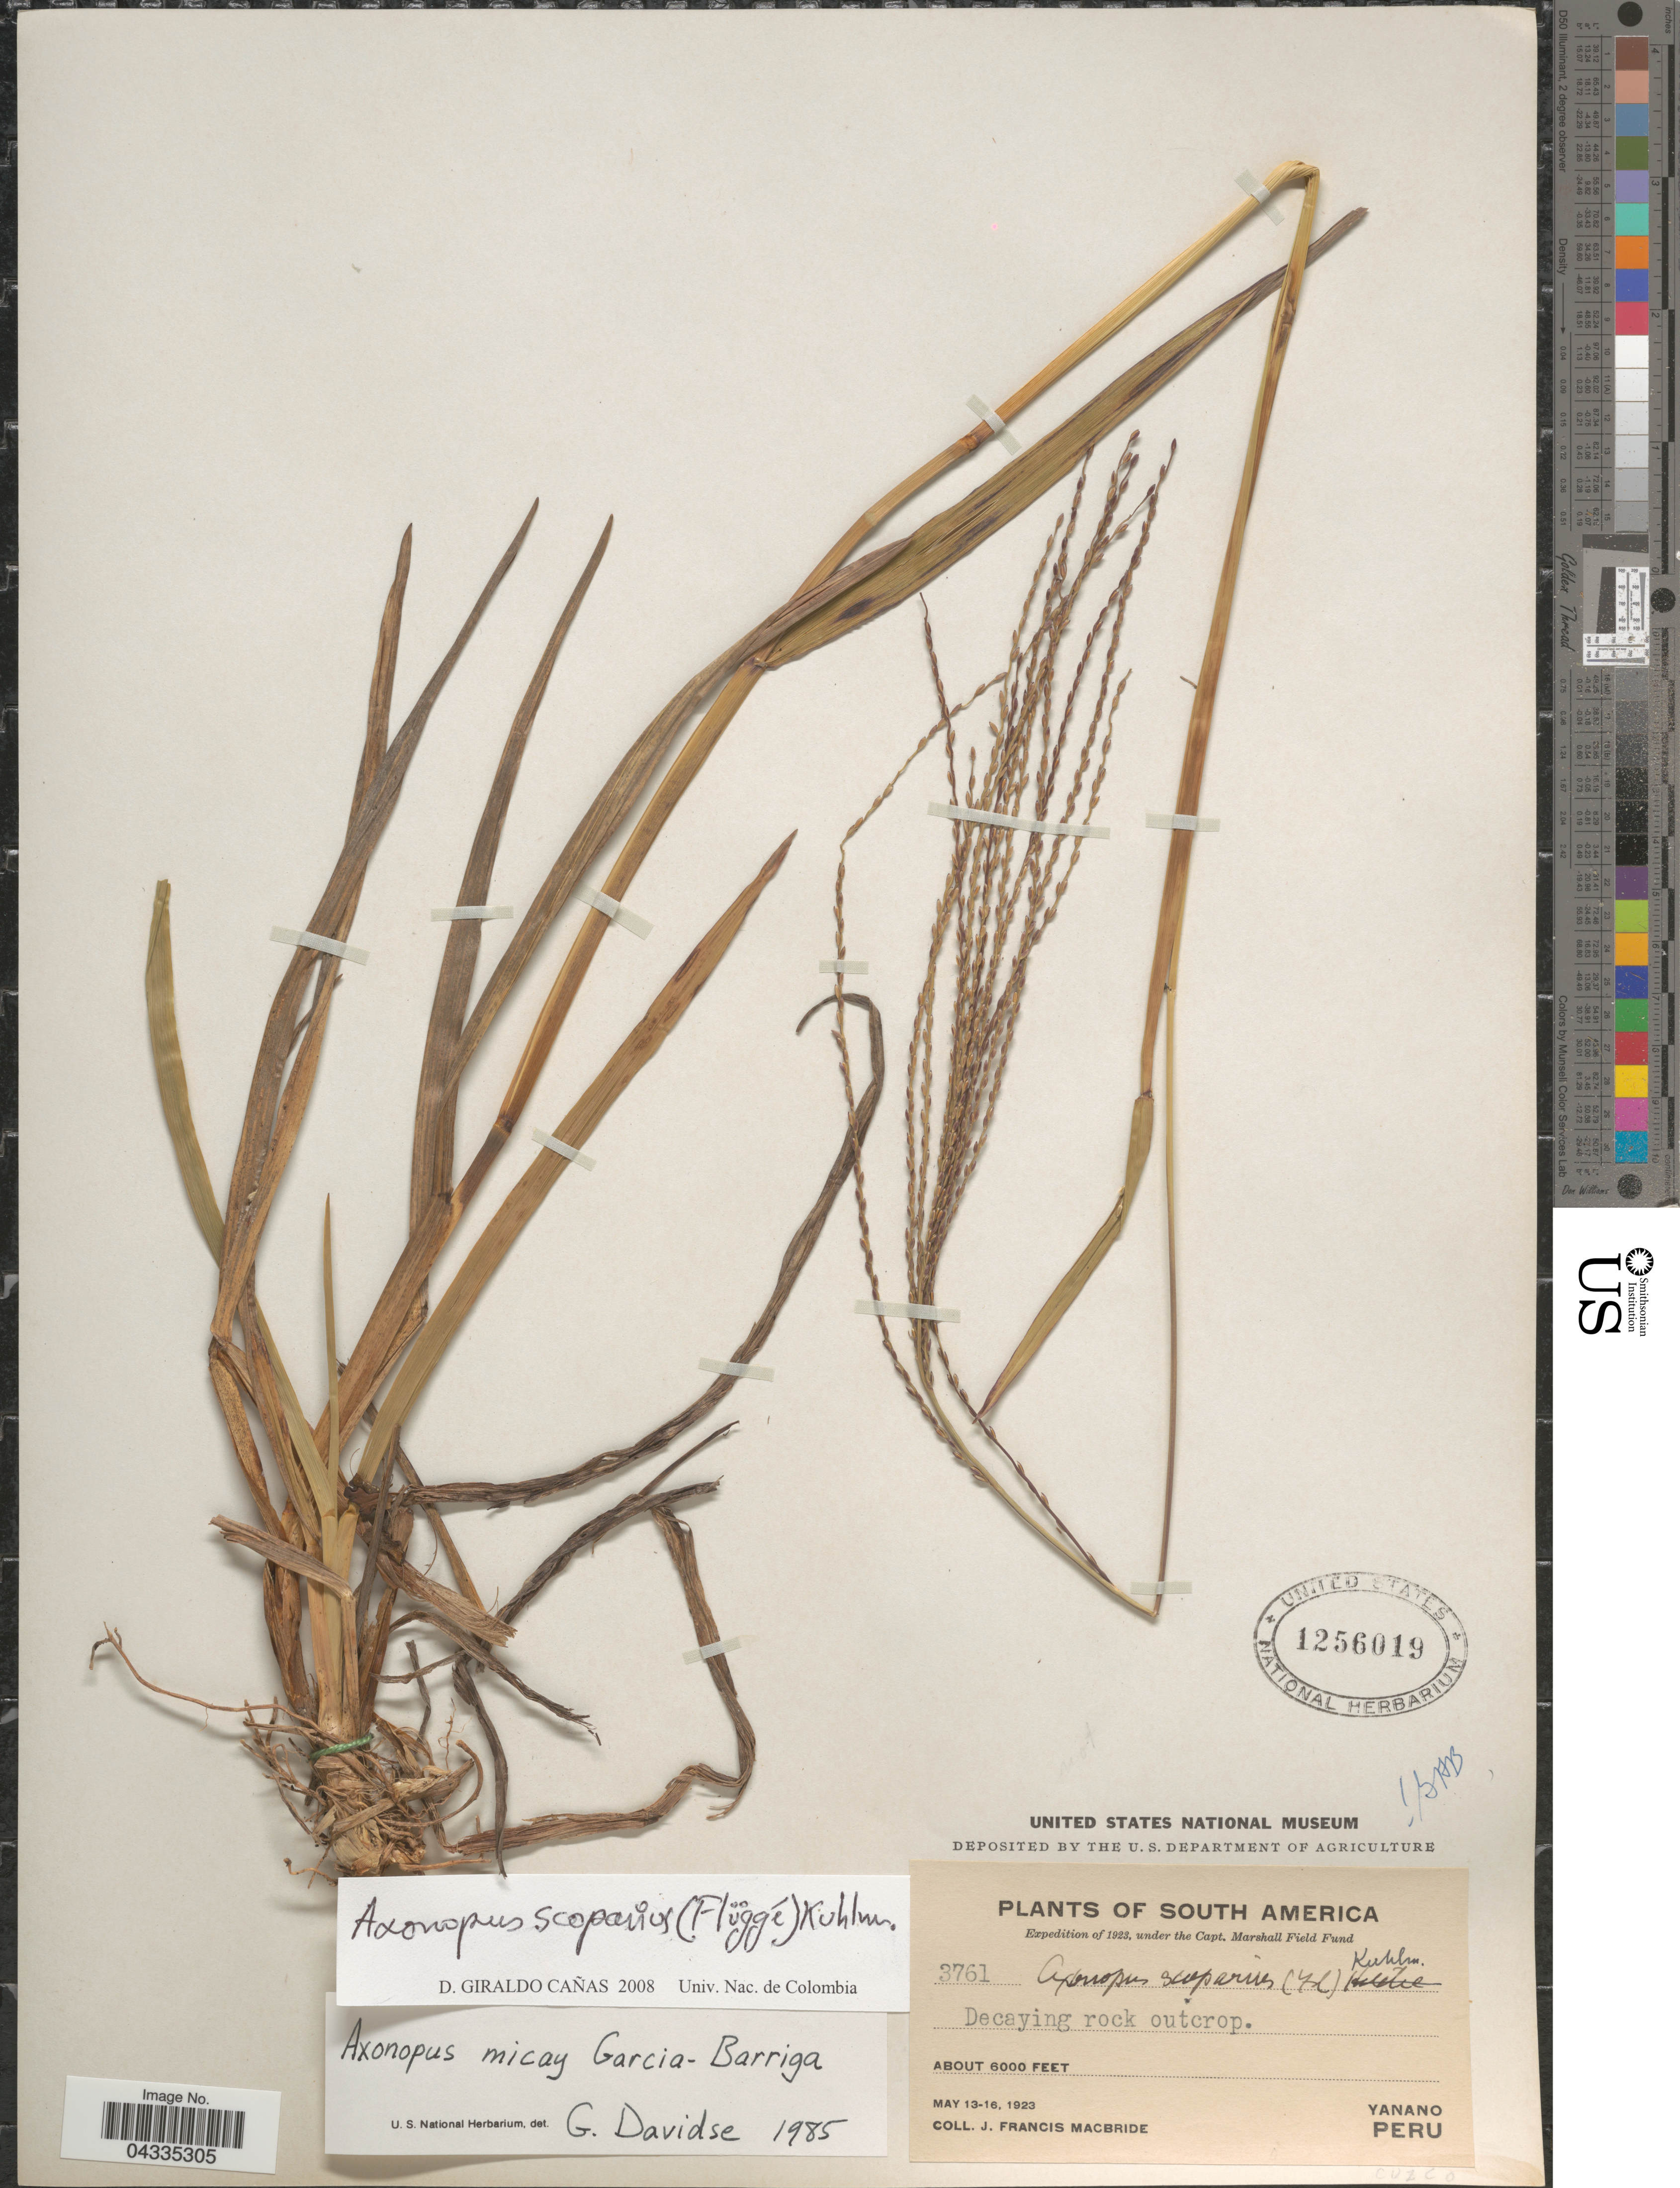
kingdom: Plantae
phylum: Tracheophyta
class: Liliopsida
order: Poales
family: Poaceae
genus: Axonopus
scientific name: Axonopus scoparius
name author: (Flüggé) Kuhlm.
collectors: J. F. Macbride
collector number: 3761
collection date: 1923-05-13/1923-05-16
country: Peru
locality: Expedition of 1923. Decaying rock outcrop. Yanano.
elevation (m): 1829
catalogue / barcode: US 1256019